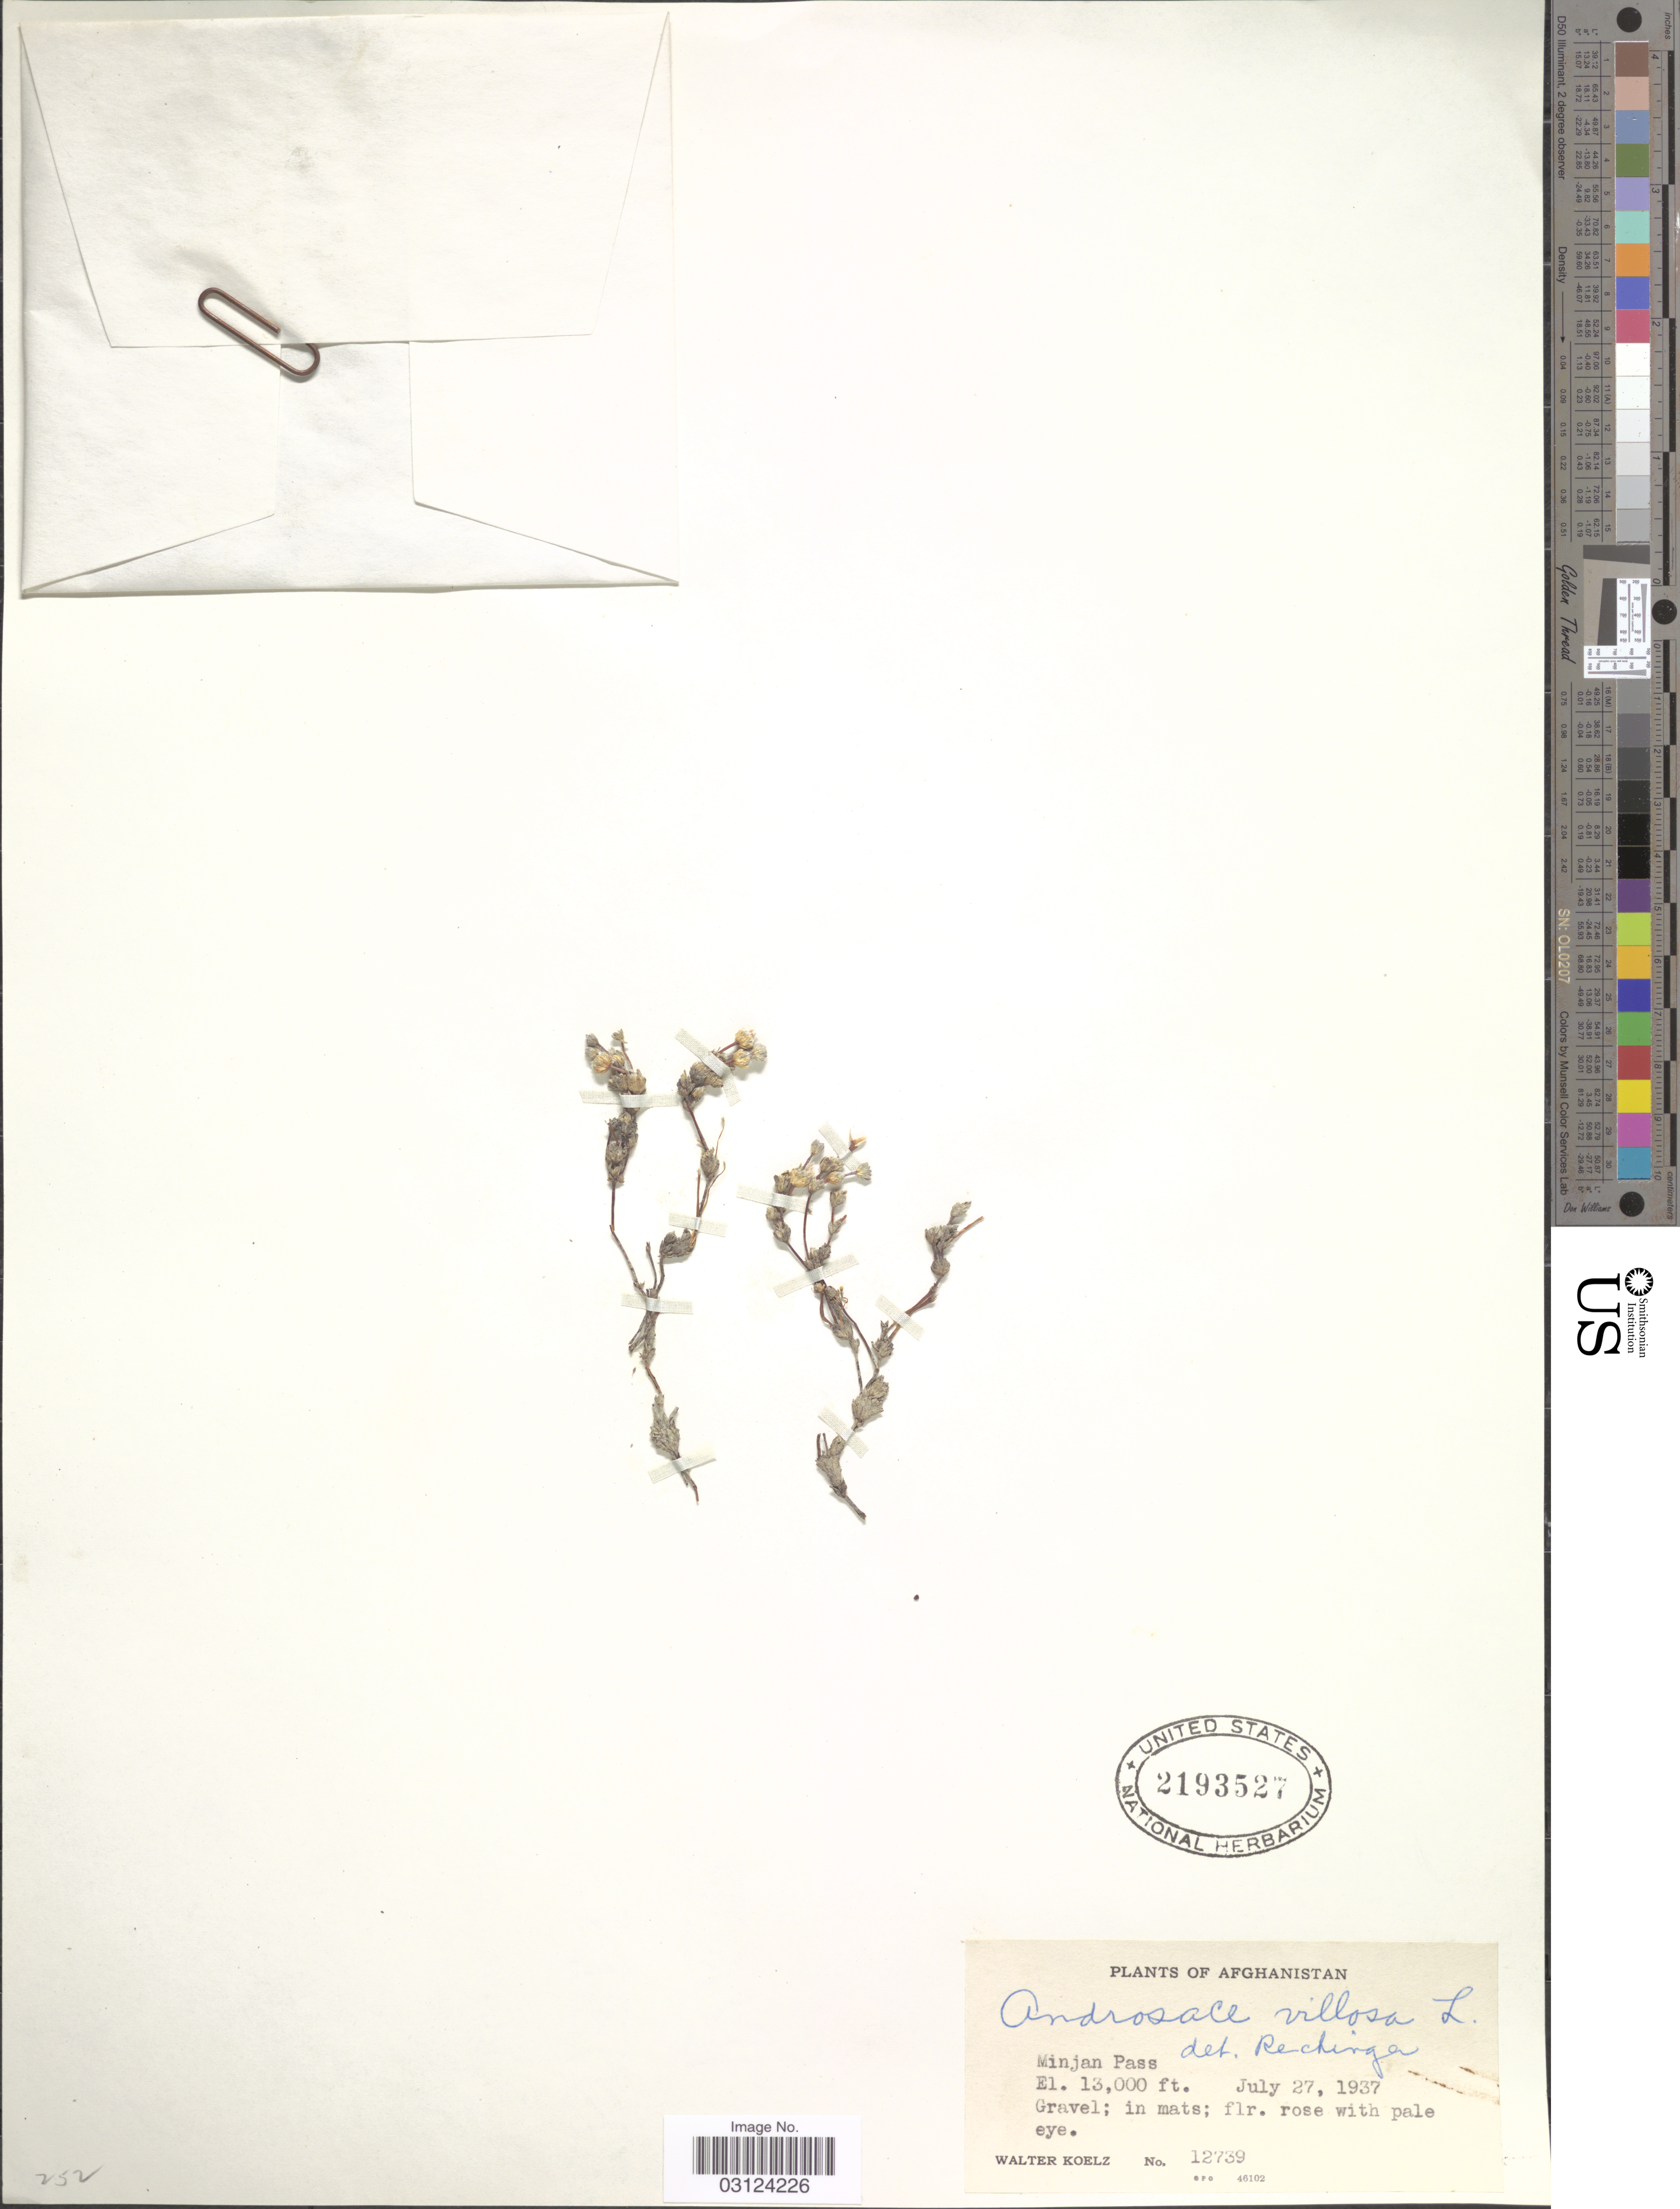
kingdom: Plantae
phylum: Tracheophyta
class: Magnoliopsida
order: Ericales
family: Primulaceae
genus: Androsace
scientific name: Androsace villosa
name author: L.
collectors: W. N. Koelz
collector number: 12739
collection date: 1937-07-27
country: Afghanistan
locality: Minjan Pass.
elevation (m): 3962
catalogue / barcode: US 2193527